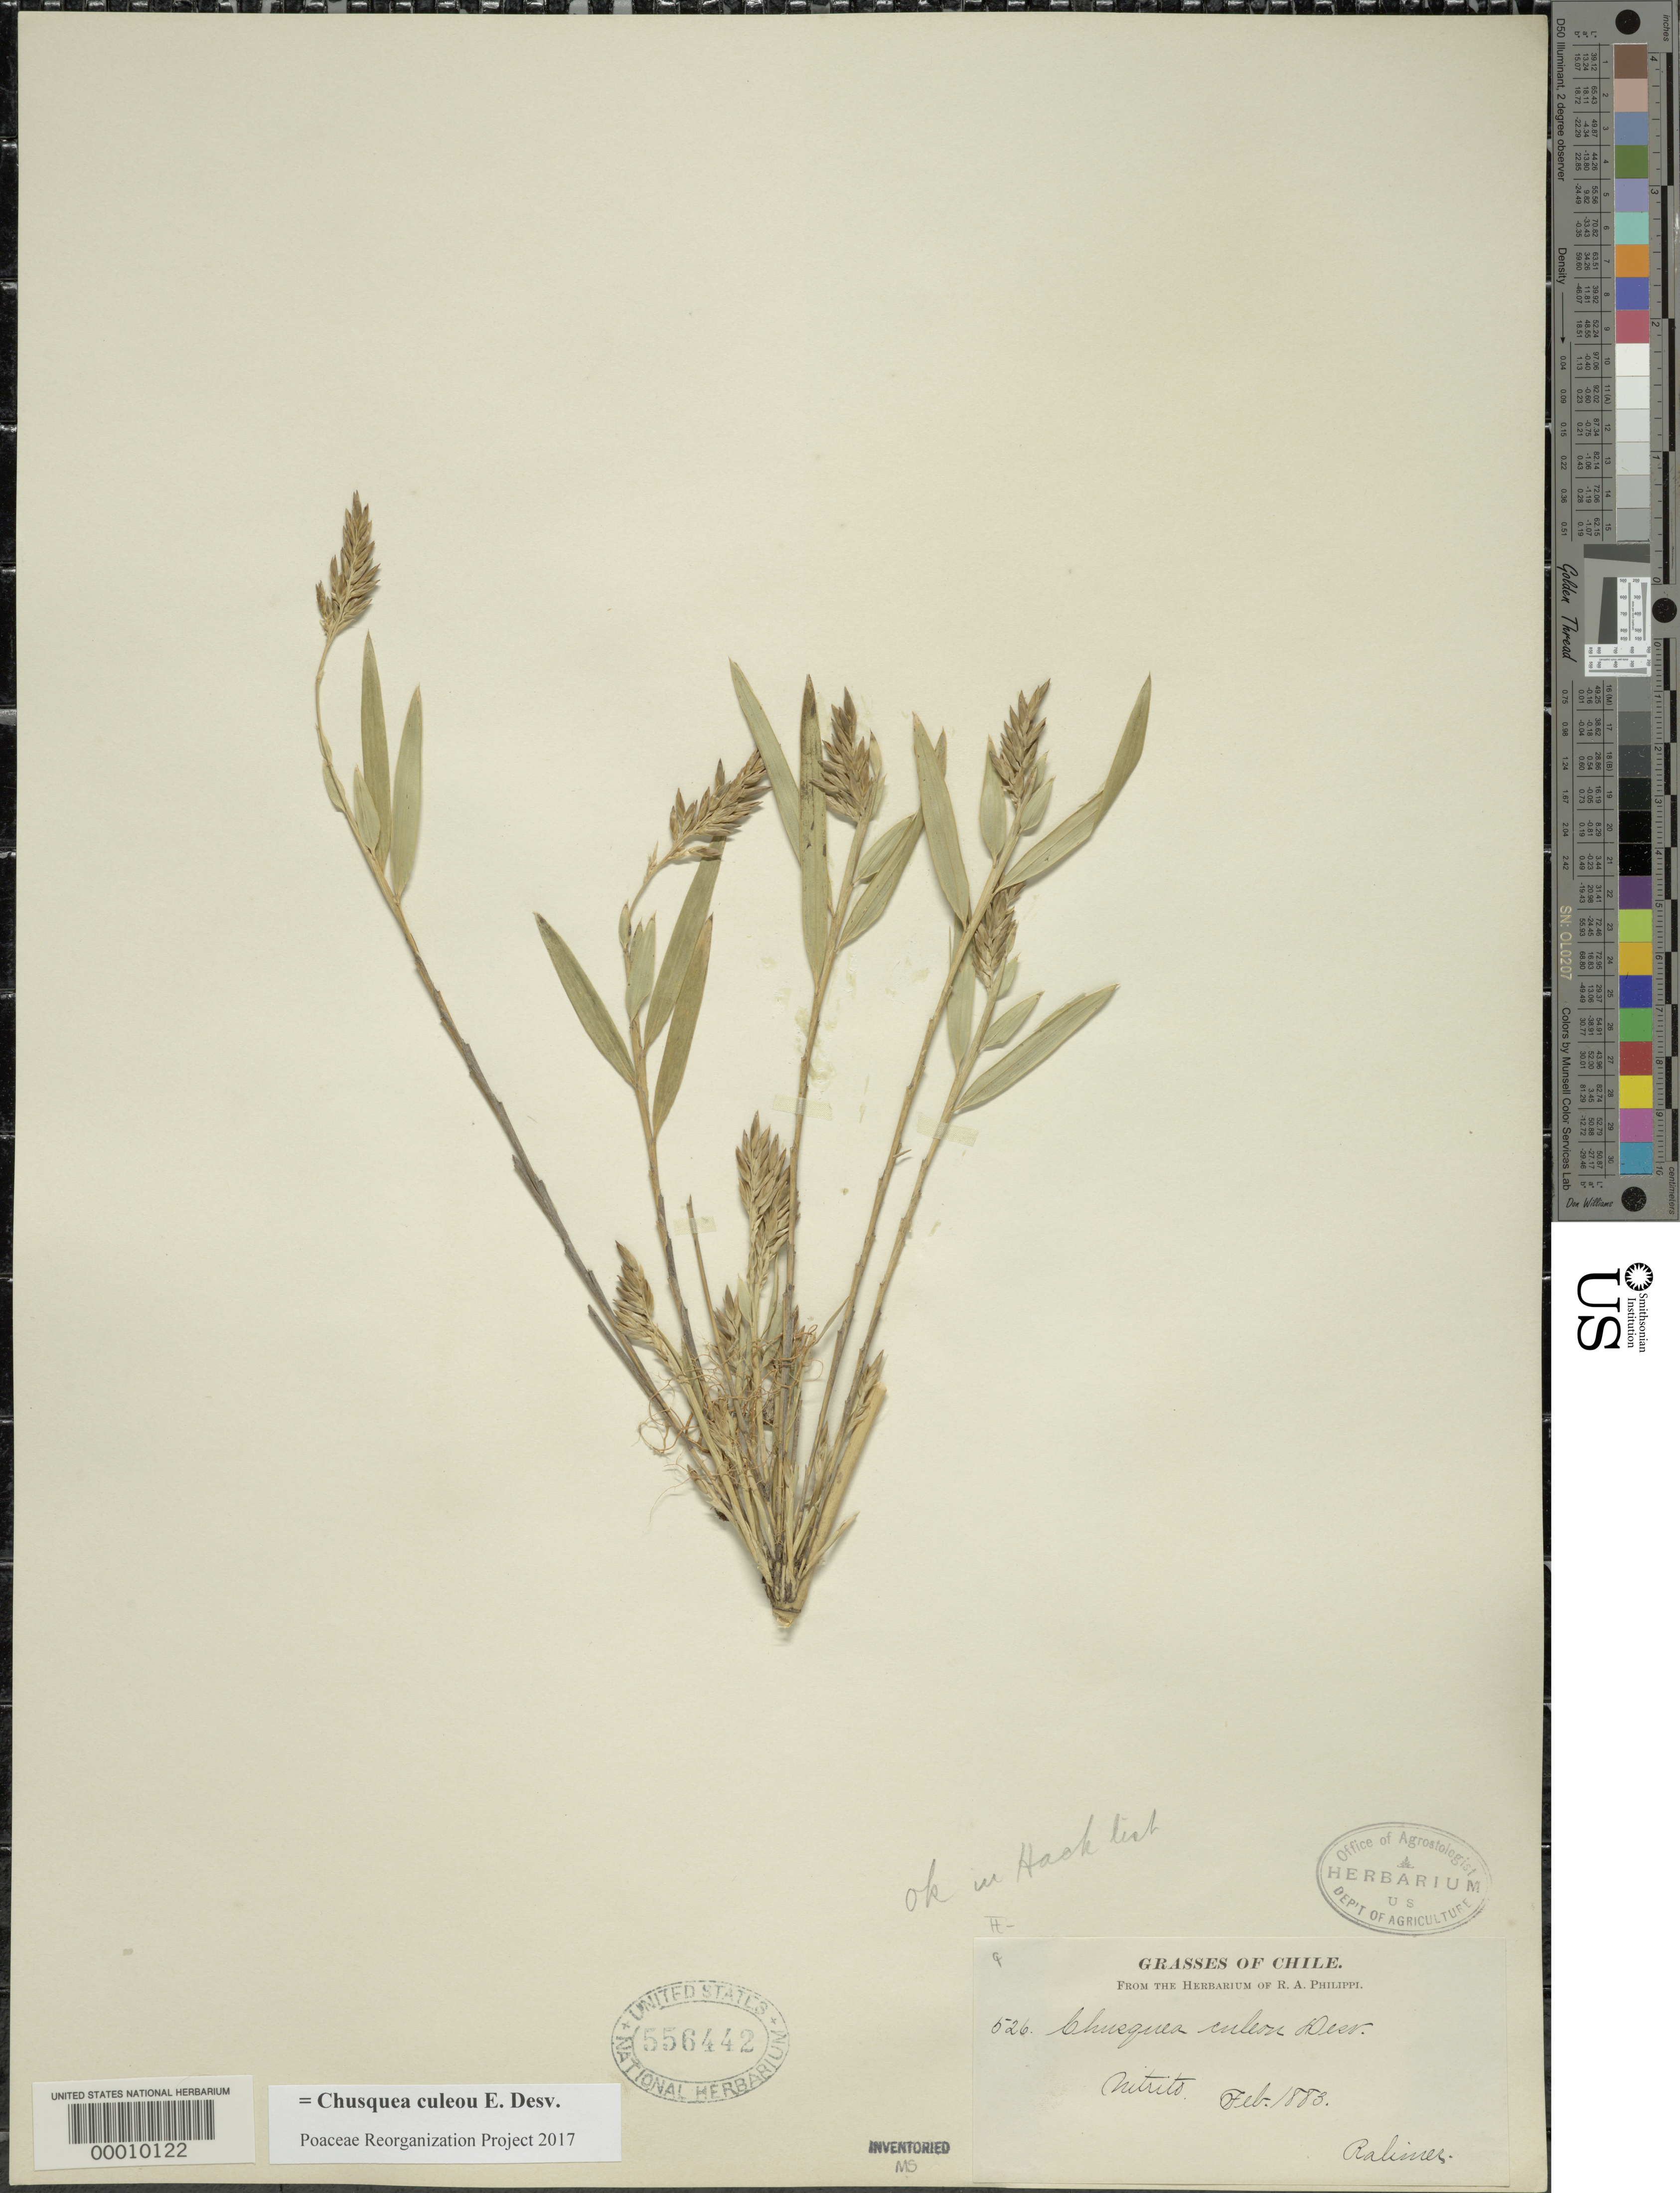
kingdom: Plantae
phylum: Tracheophyta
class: Liliopsida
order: Poales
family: Poaceae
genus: Chusquea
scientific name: Chusquea culeou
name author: É. Desv.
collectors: -. Ralimer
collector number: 526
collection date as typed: Feb 1883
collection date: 1883-02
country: Chile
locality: Nitrito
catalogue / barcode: US 556442